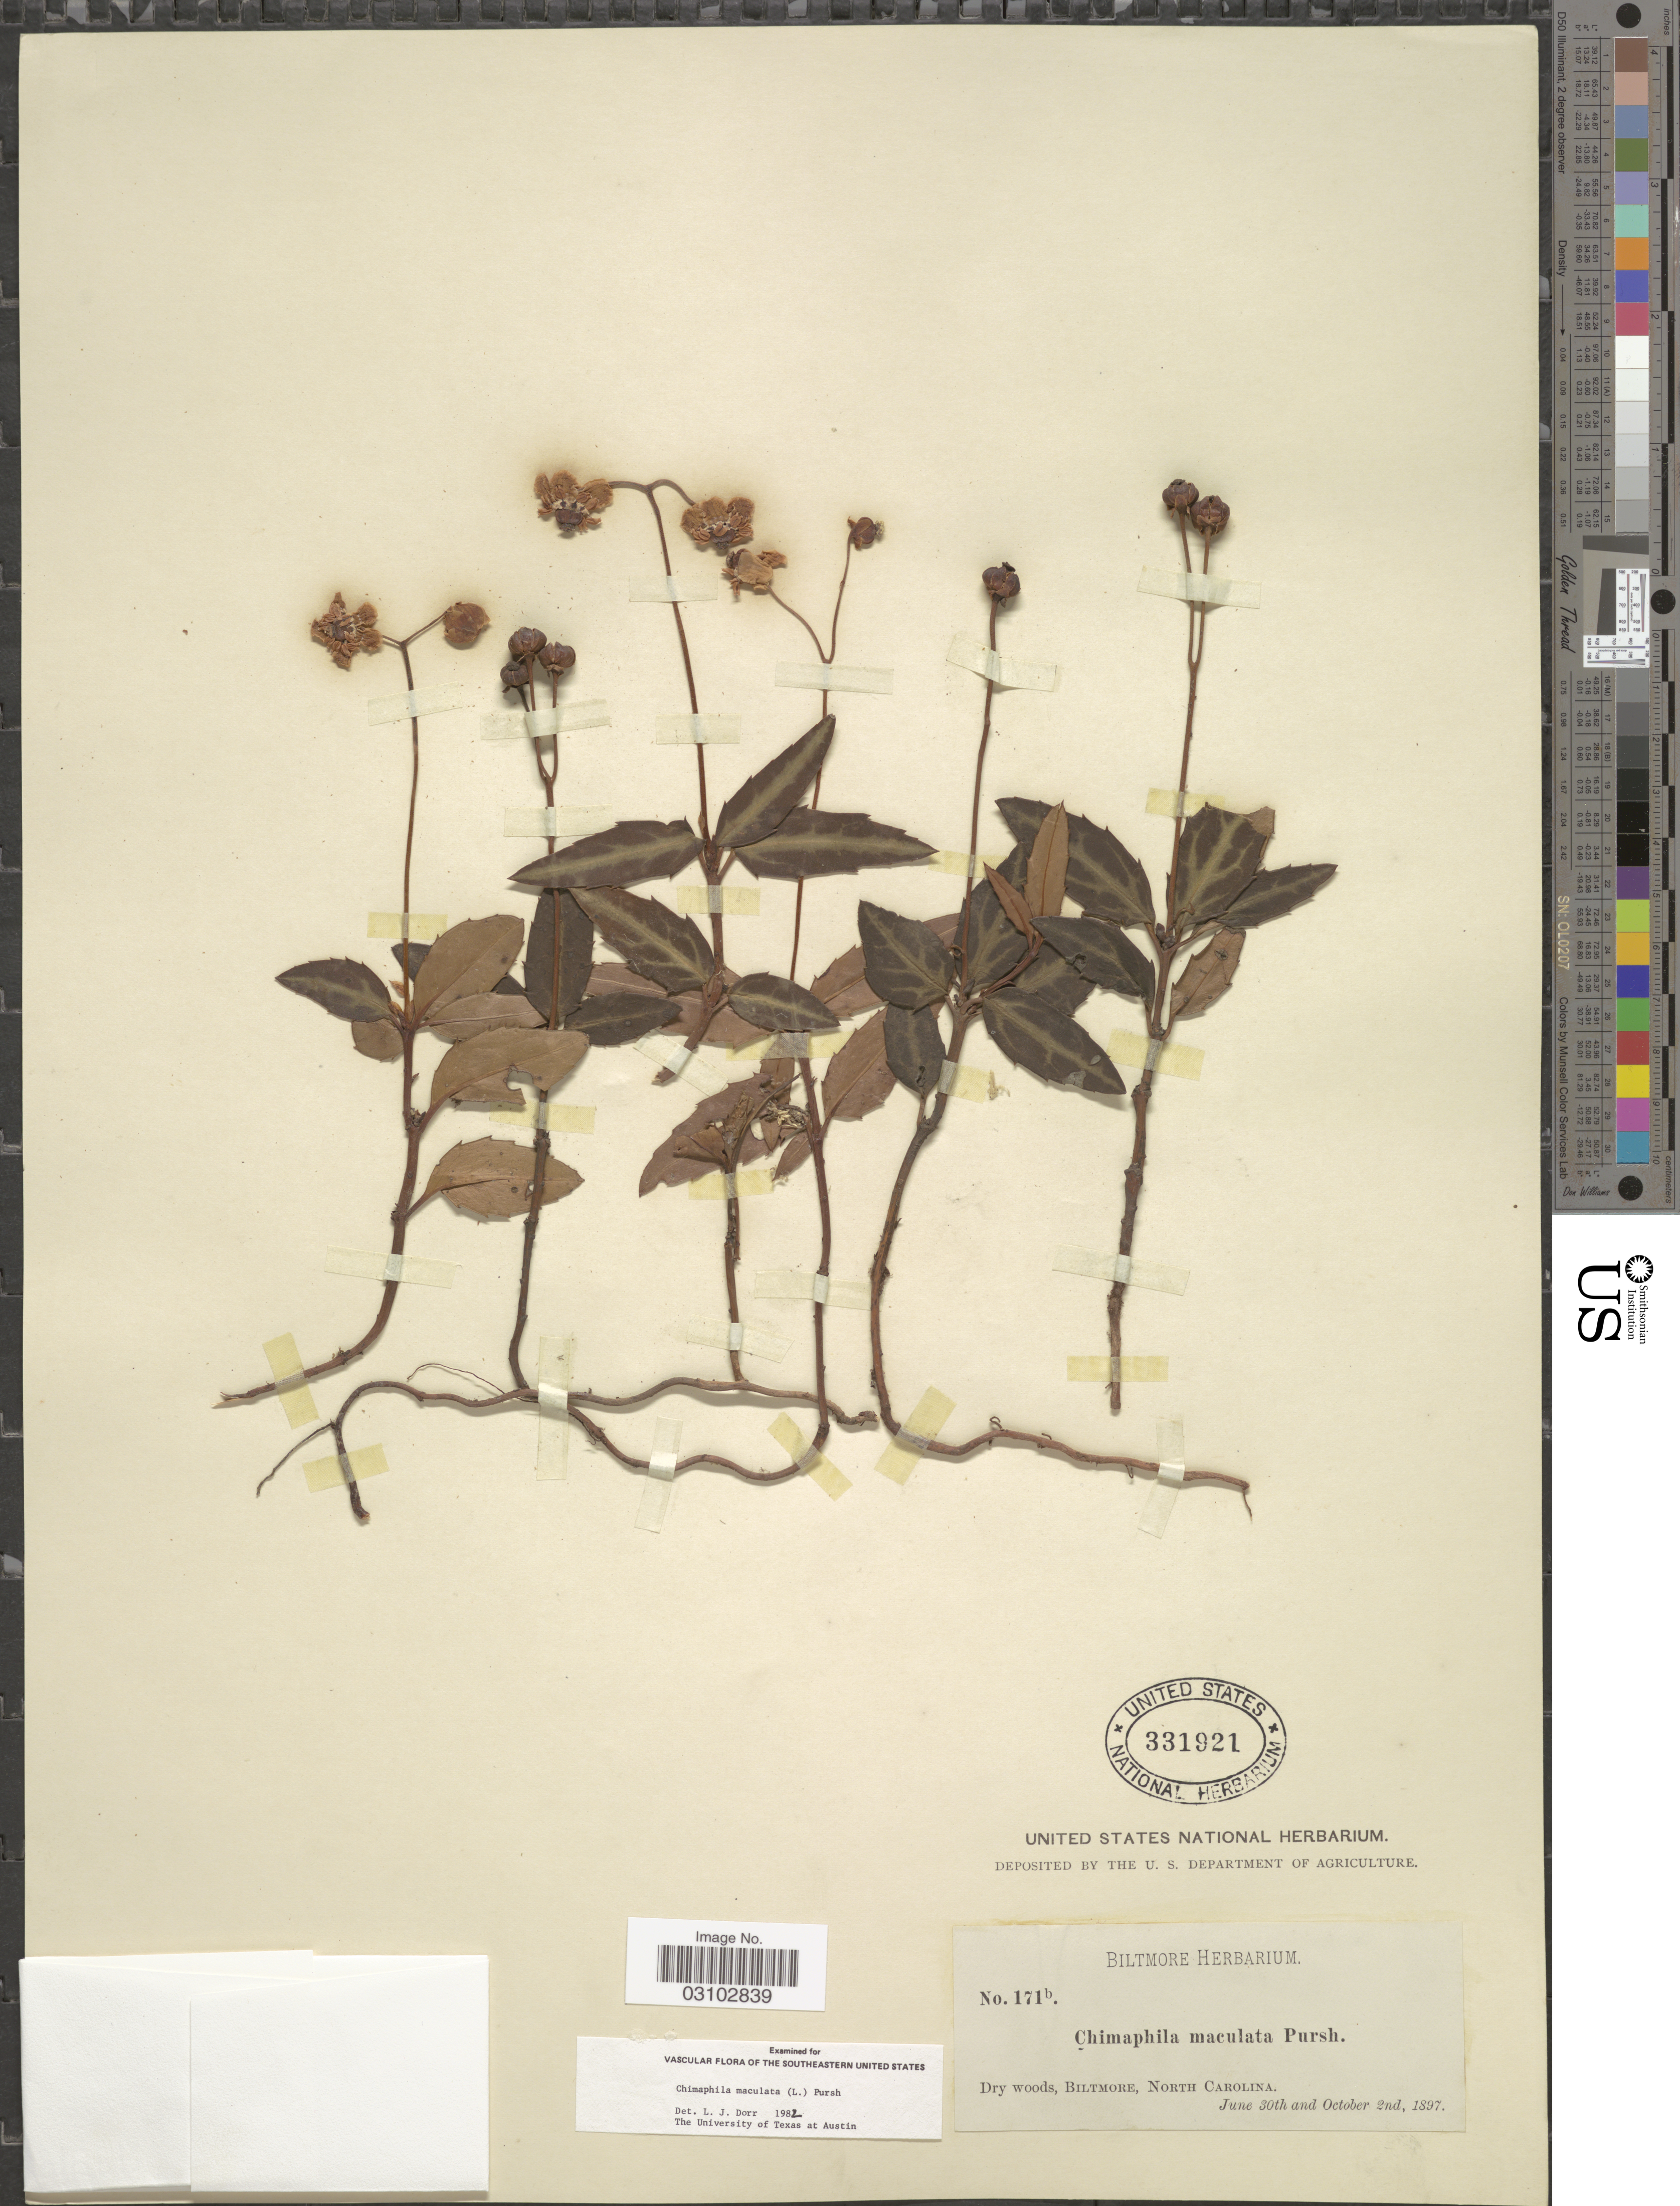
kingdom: Plantae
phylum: Tracheophyta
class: Magnoliopsida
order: Ericales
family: Ericaceae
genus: Chimaphila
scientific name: Chimaphila maculata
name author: (L.) Pursh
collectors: ex herb. Biltmore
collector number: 171 b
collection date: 1897-06-30/1897-10-02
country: United States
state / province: North Carolina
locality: Biltmore.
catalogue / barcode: US 331921